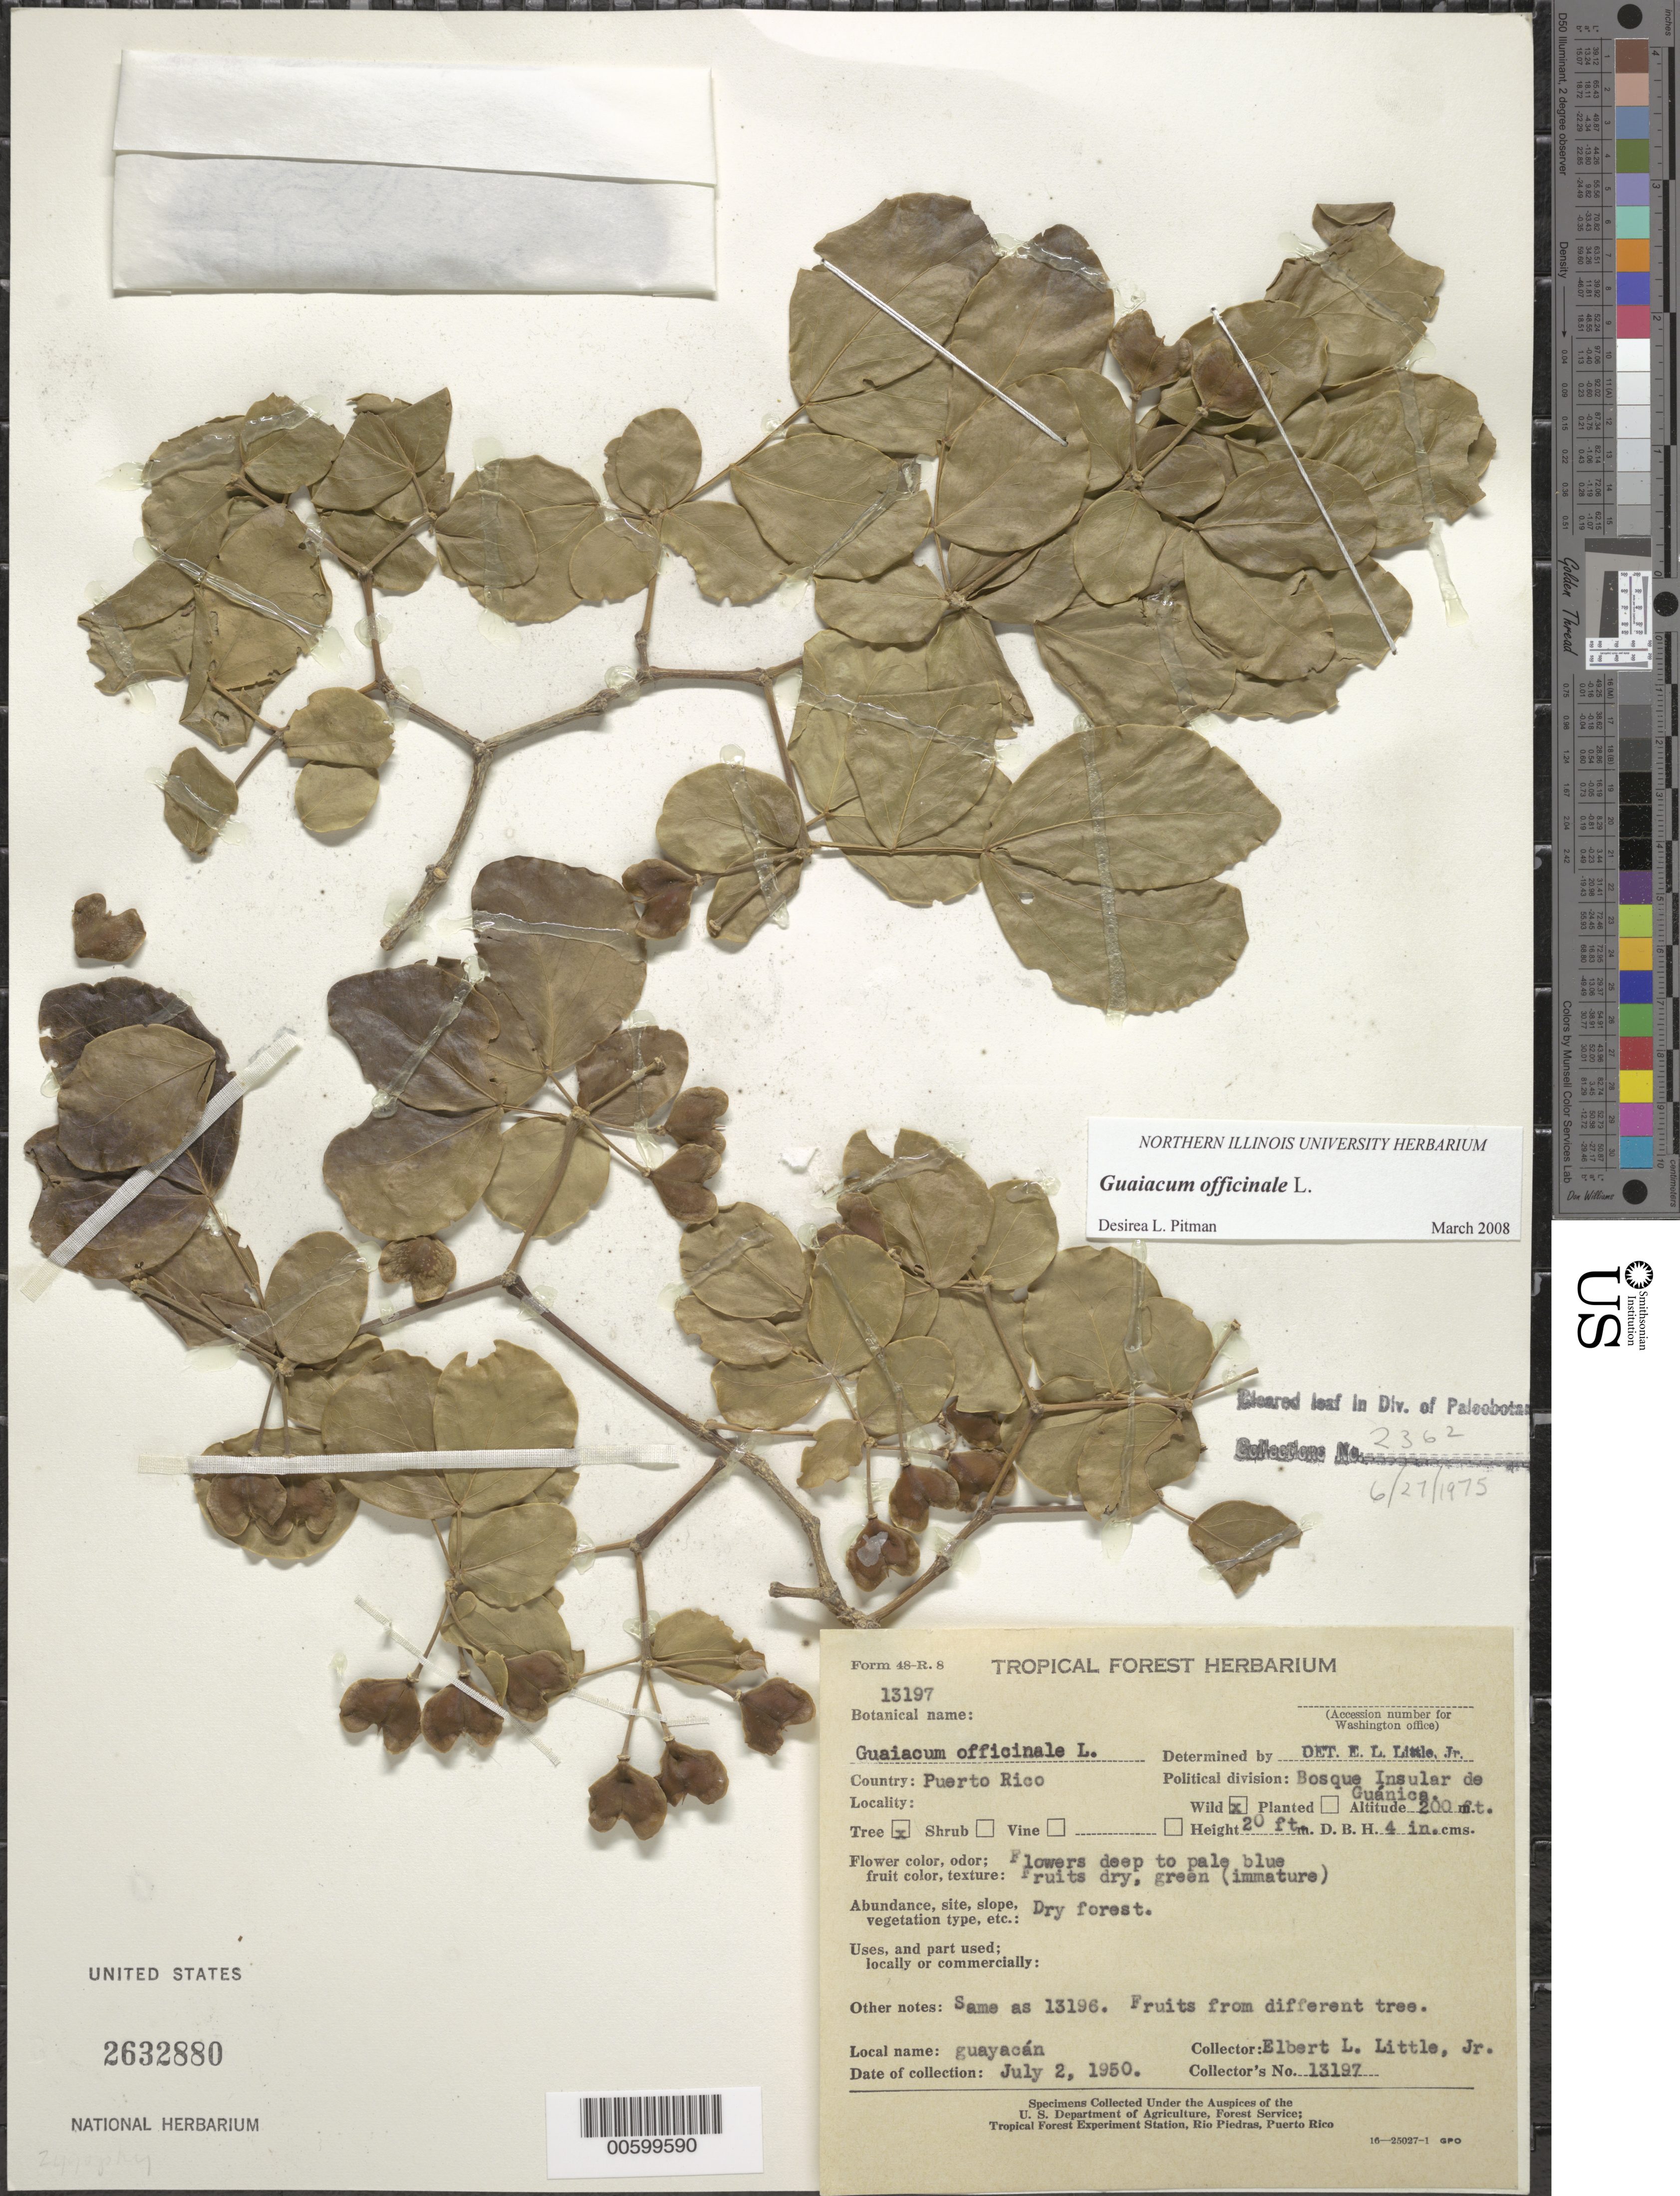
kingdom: Plantae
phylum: Tracheophyta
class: Magnoliopsida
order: Zygophyllales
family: Zygophyllaceae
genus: Guaiacum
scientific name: Guaiacum officinale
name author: L.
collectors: E. L. Little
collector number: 13197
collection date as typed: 02 Jul 1950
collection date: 1950-07-02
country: Puerto Rico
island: Greater Antilles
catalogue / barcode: US 2632880